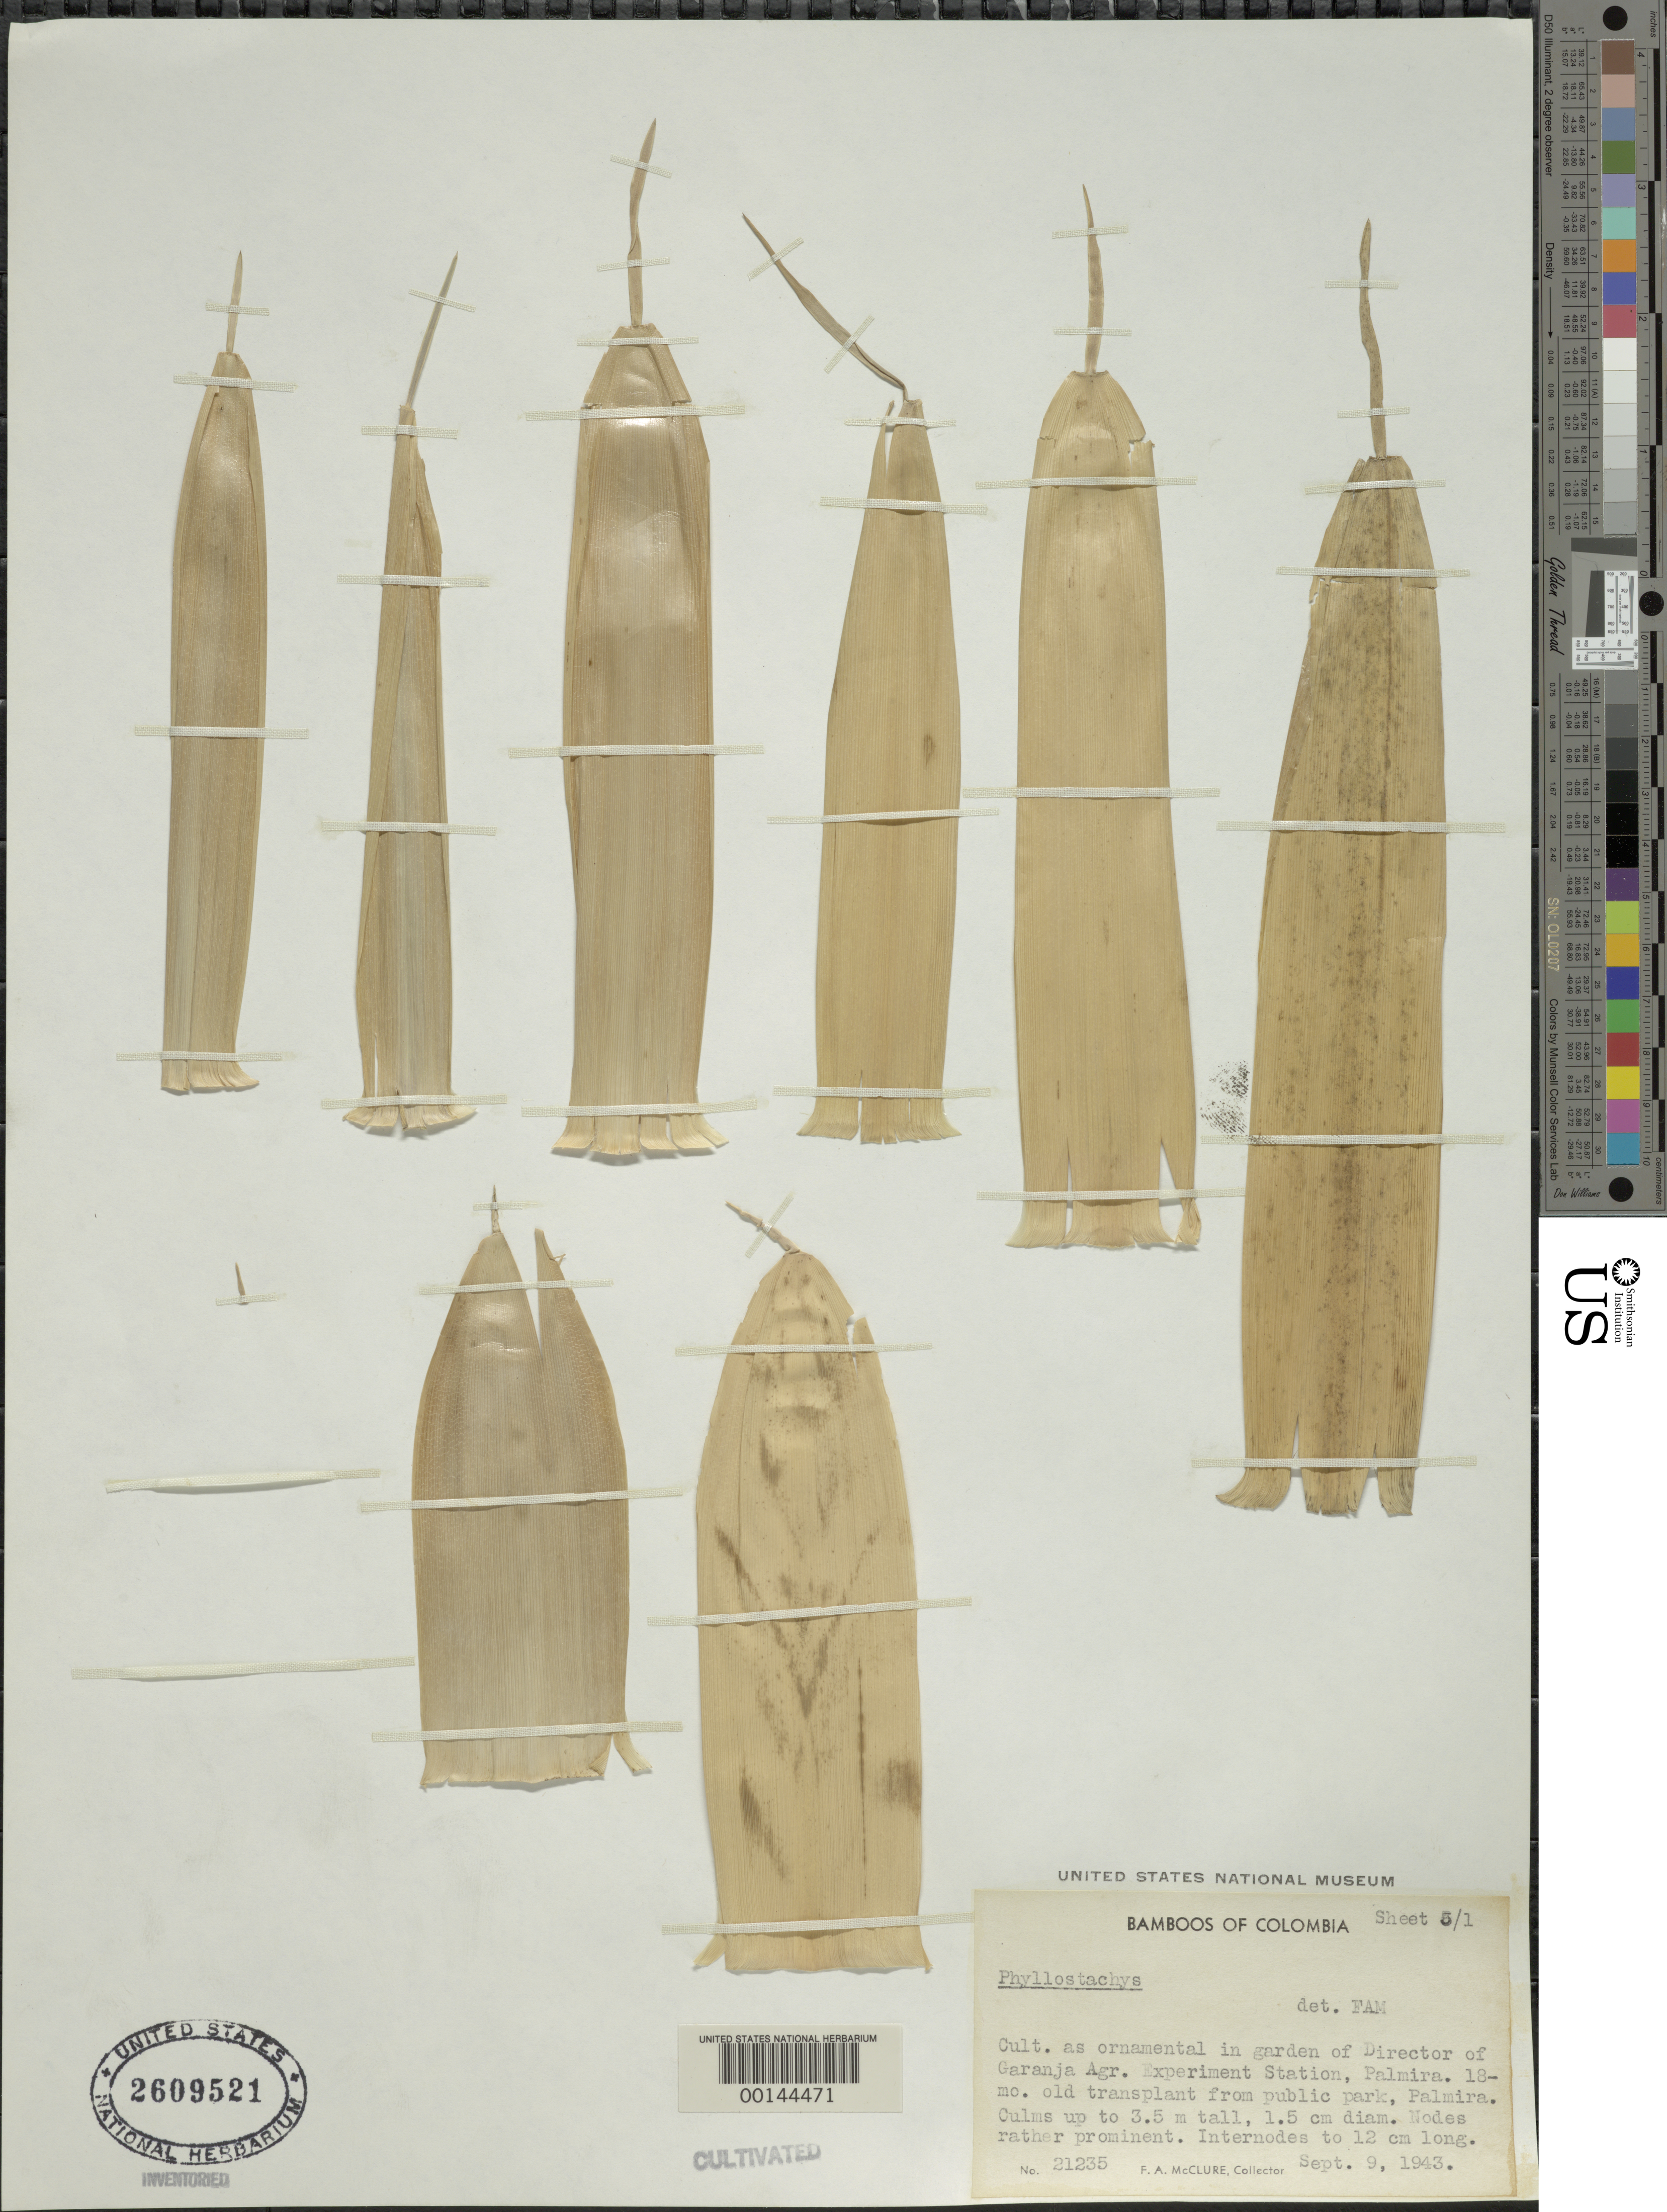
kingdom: Plantae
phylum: Tracheophyta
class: Liliopsida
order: Poales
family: Poaceae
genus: Phyllostachys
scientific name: Phyllostachys sp.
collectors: F. A. McClure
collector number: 21235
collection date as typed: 09 Sep 1943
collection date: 1943-09-09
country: Colombia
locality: Palmira, Garanja Agr. Exper. Stat.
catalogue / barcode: US 2609521